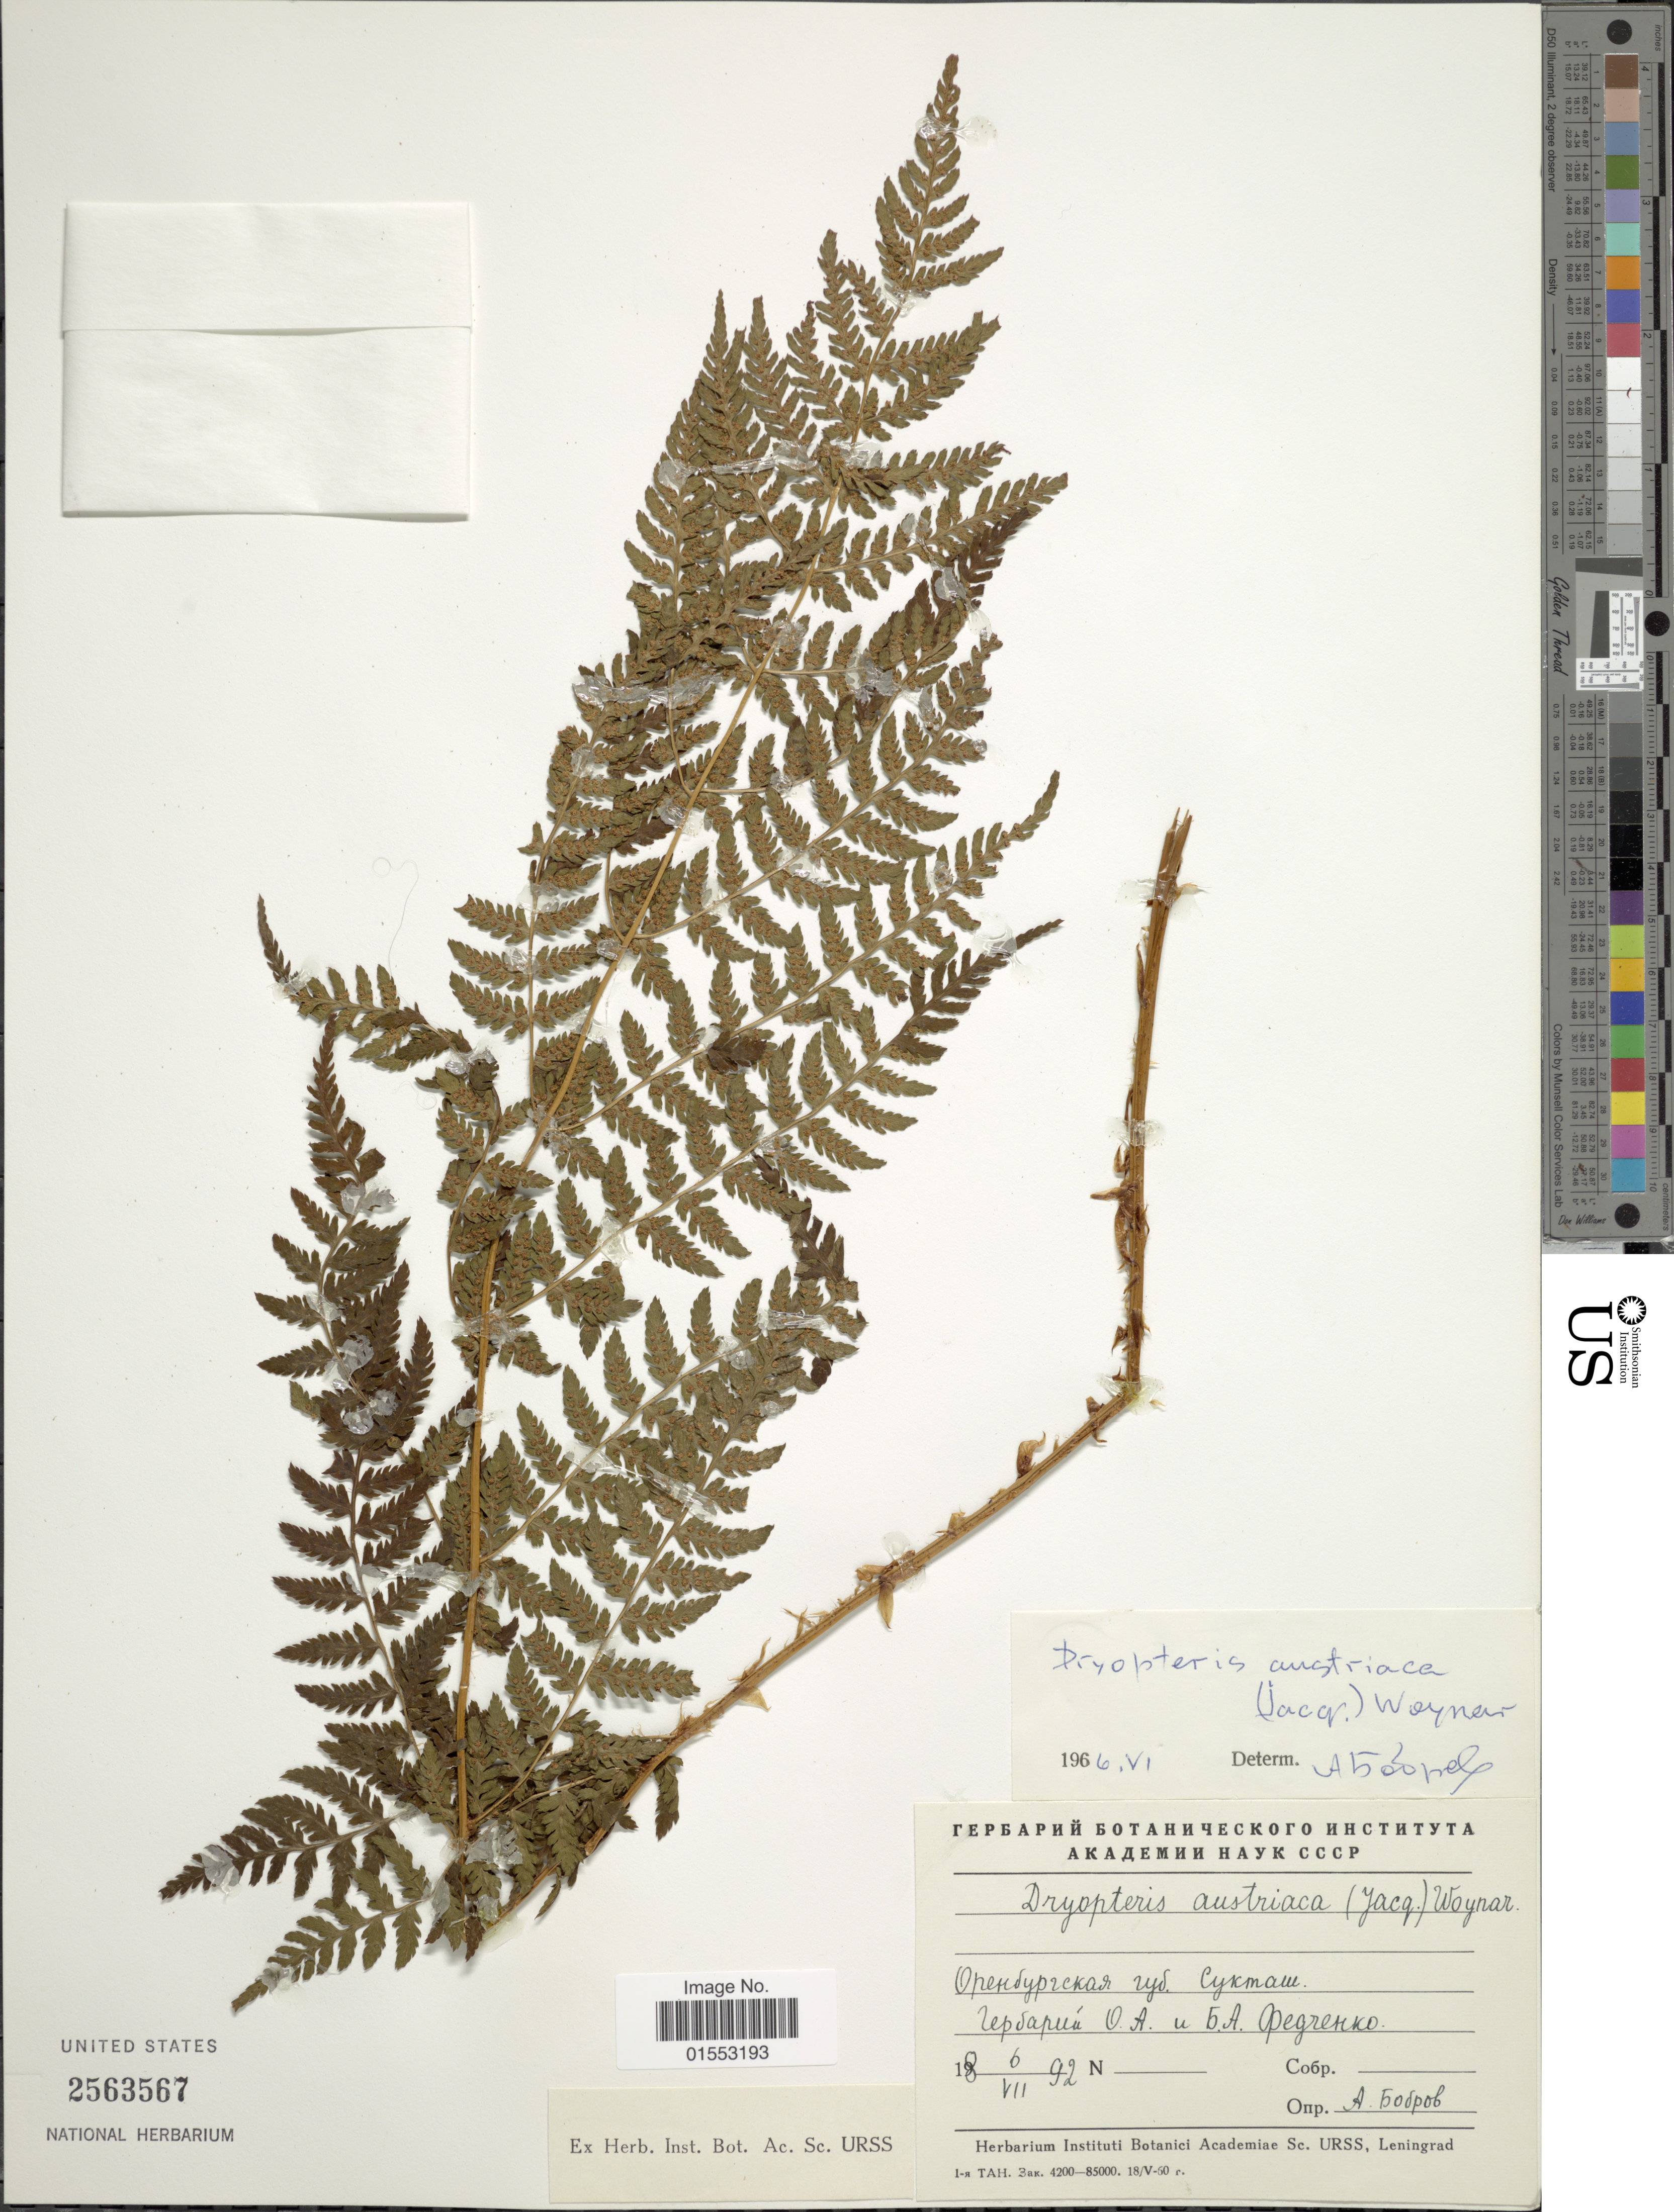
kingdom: Plantae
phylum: Tracheophyta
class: Polypodiopsida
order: Polypodiales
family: Dryopteridaceae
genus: Dryopteris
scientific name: Dryopteris dilatata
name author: (Hoffm.) A. Gray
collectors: ex herb. Instituti Botanici Academiae Sc. URSS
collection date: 1892-07-06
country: Russian Federation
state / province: Bashkortostan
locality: Suktash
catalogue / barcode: US 2563567